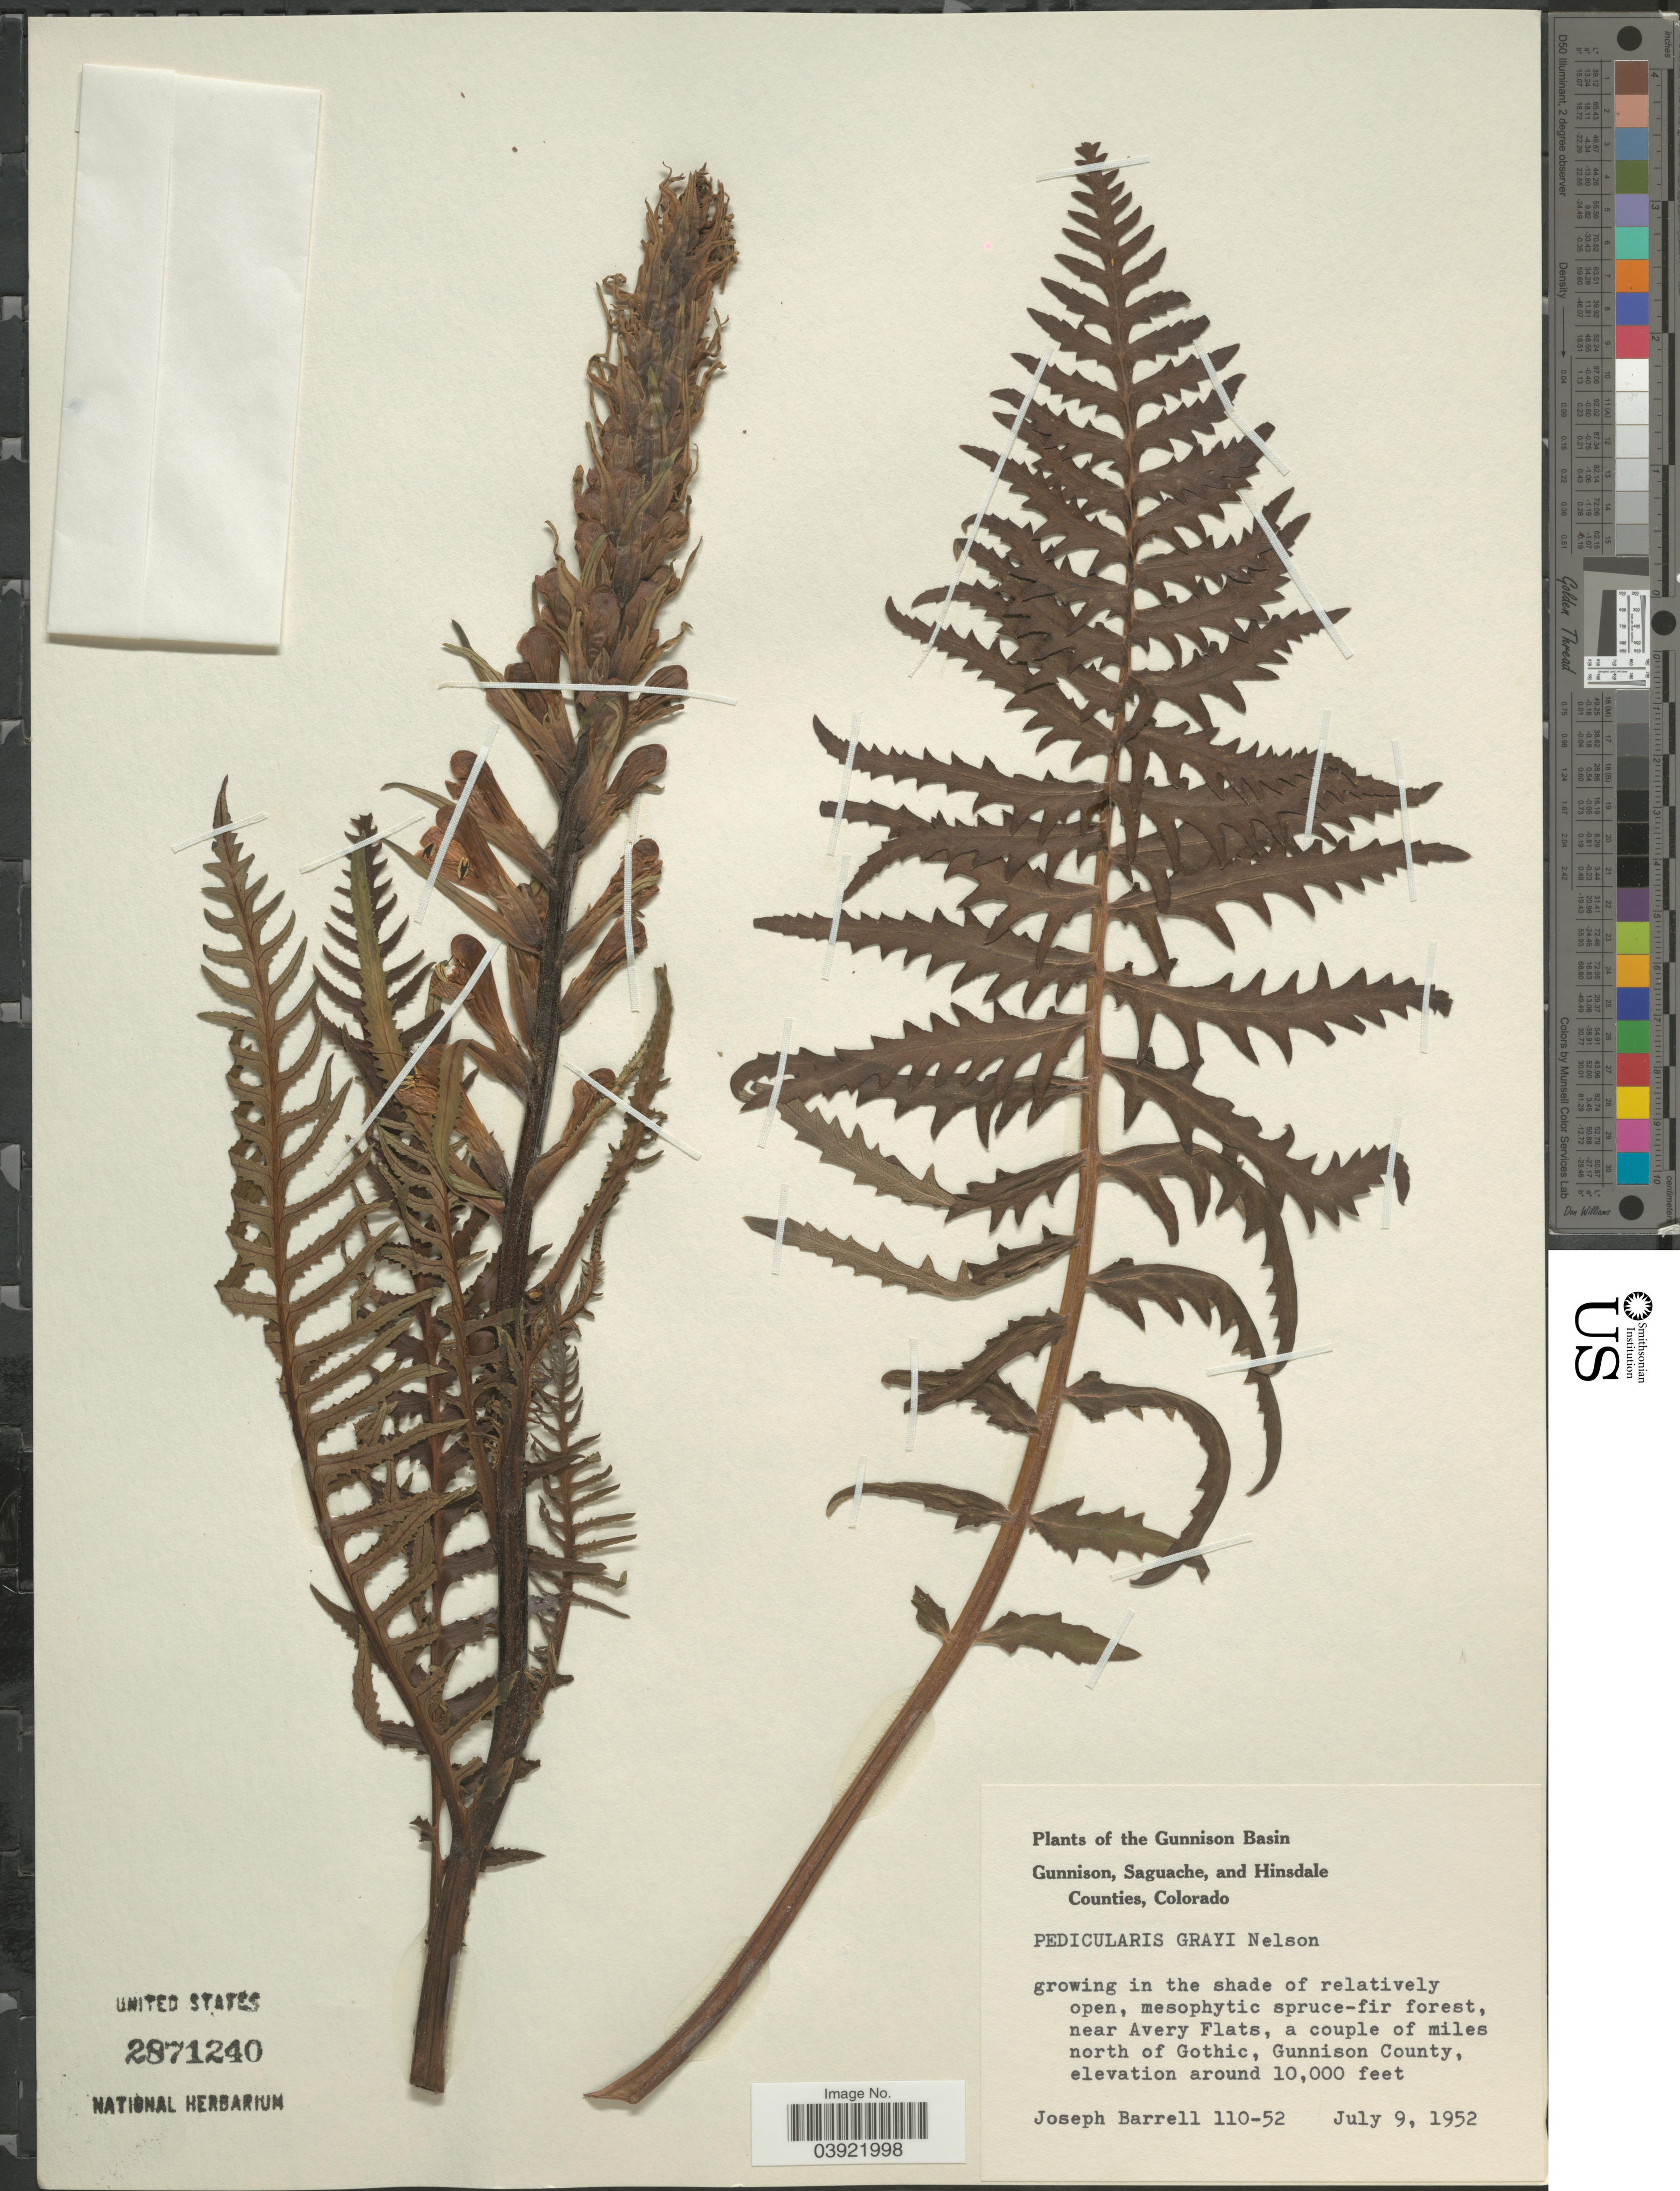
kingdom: Plantae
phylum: Tracheophyta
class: Magnoliopsida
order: Lamiales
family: Orobanchaceae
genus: Pedicularis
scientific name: Pedicularis grayi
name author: A. Nelson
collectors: J. Barrell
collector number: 110-52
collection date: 1952-07-09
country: United States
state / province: Colorado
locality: The Gunnison Basin. Near Avery Flats, a couple of miles north of Gothic, Gunnison County.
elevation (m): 3048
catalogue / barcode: US 2871240